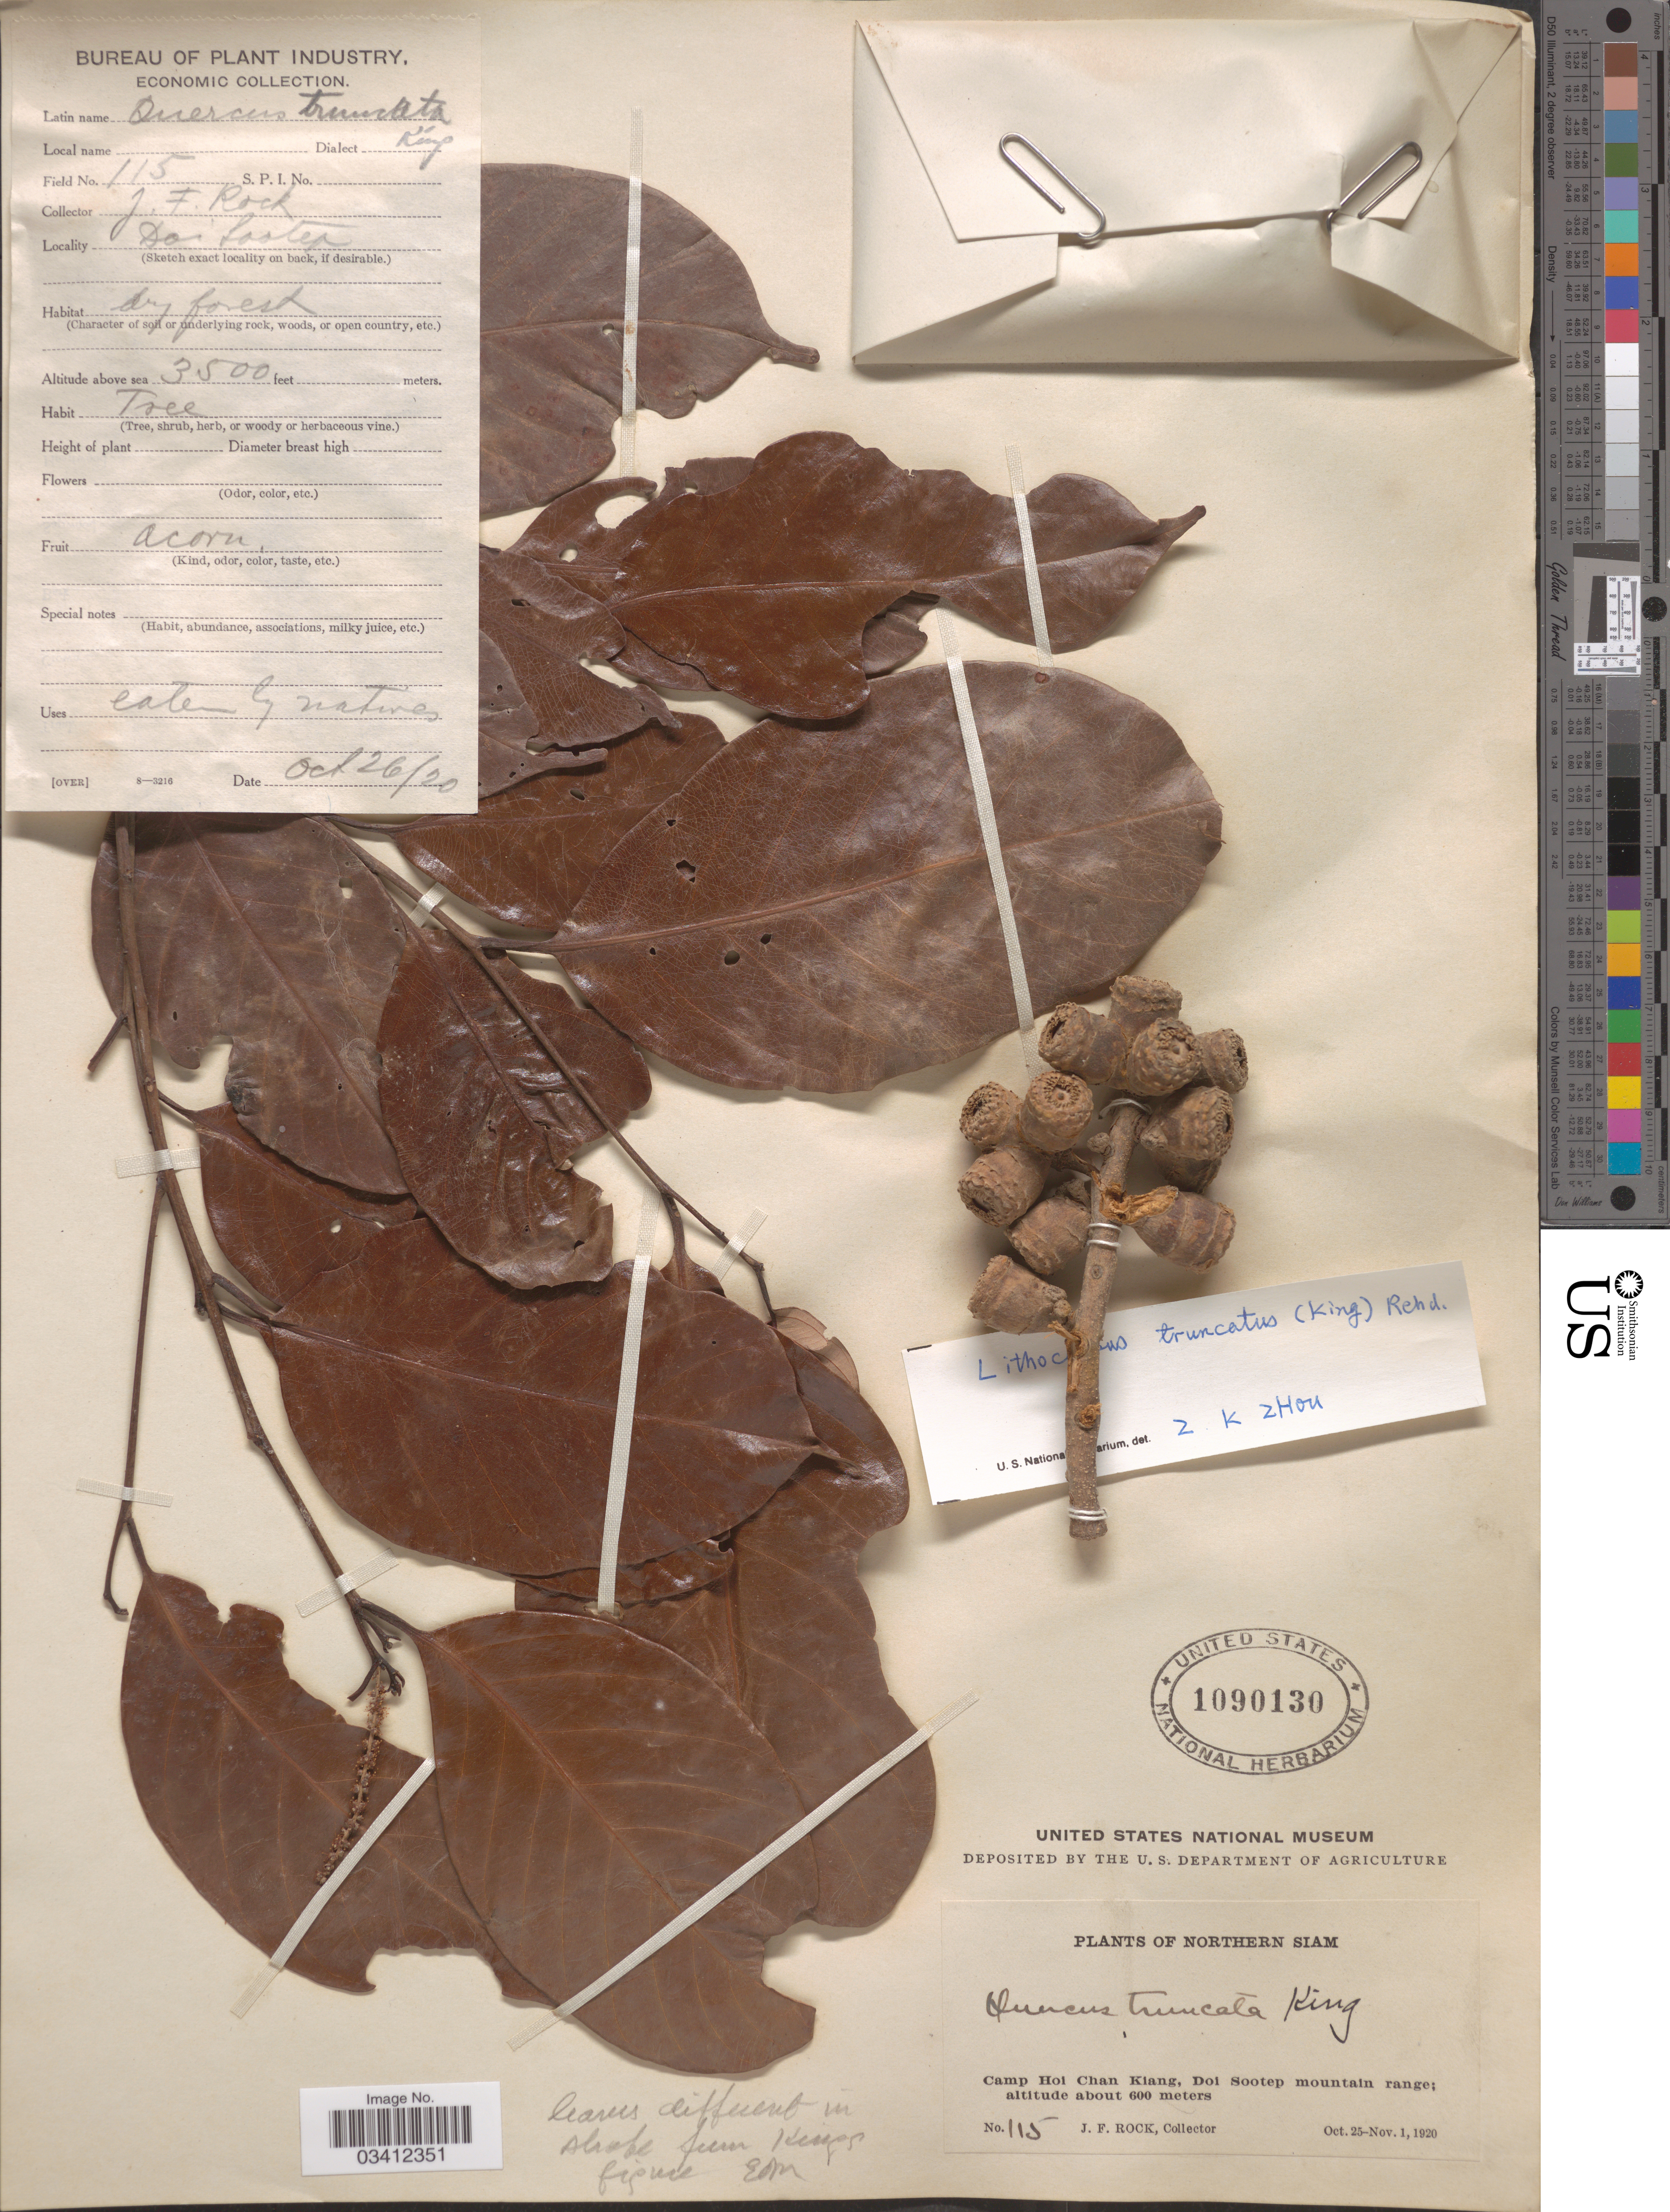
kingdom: Plantae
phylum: Tracheophyta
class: Magnoliopsida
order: Fagales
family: Fagaceae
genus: Quercus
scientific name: Quercus truncata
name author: King ex Hook. f.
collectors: J. Rock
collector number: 115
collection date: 1920-10-26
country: Thailand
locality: Northern Siam. Camp Hoi Chan Kiang, Doi Sootep mountain range.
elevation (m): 600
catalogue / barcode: US 1090130